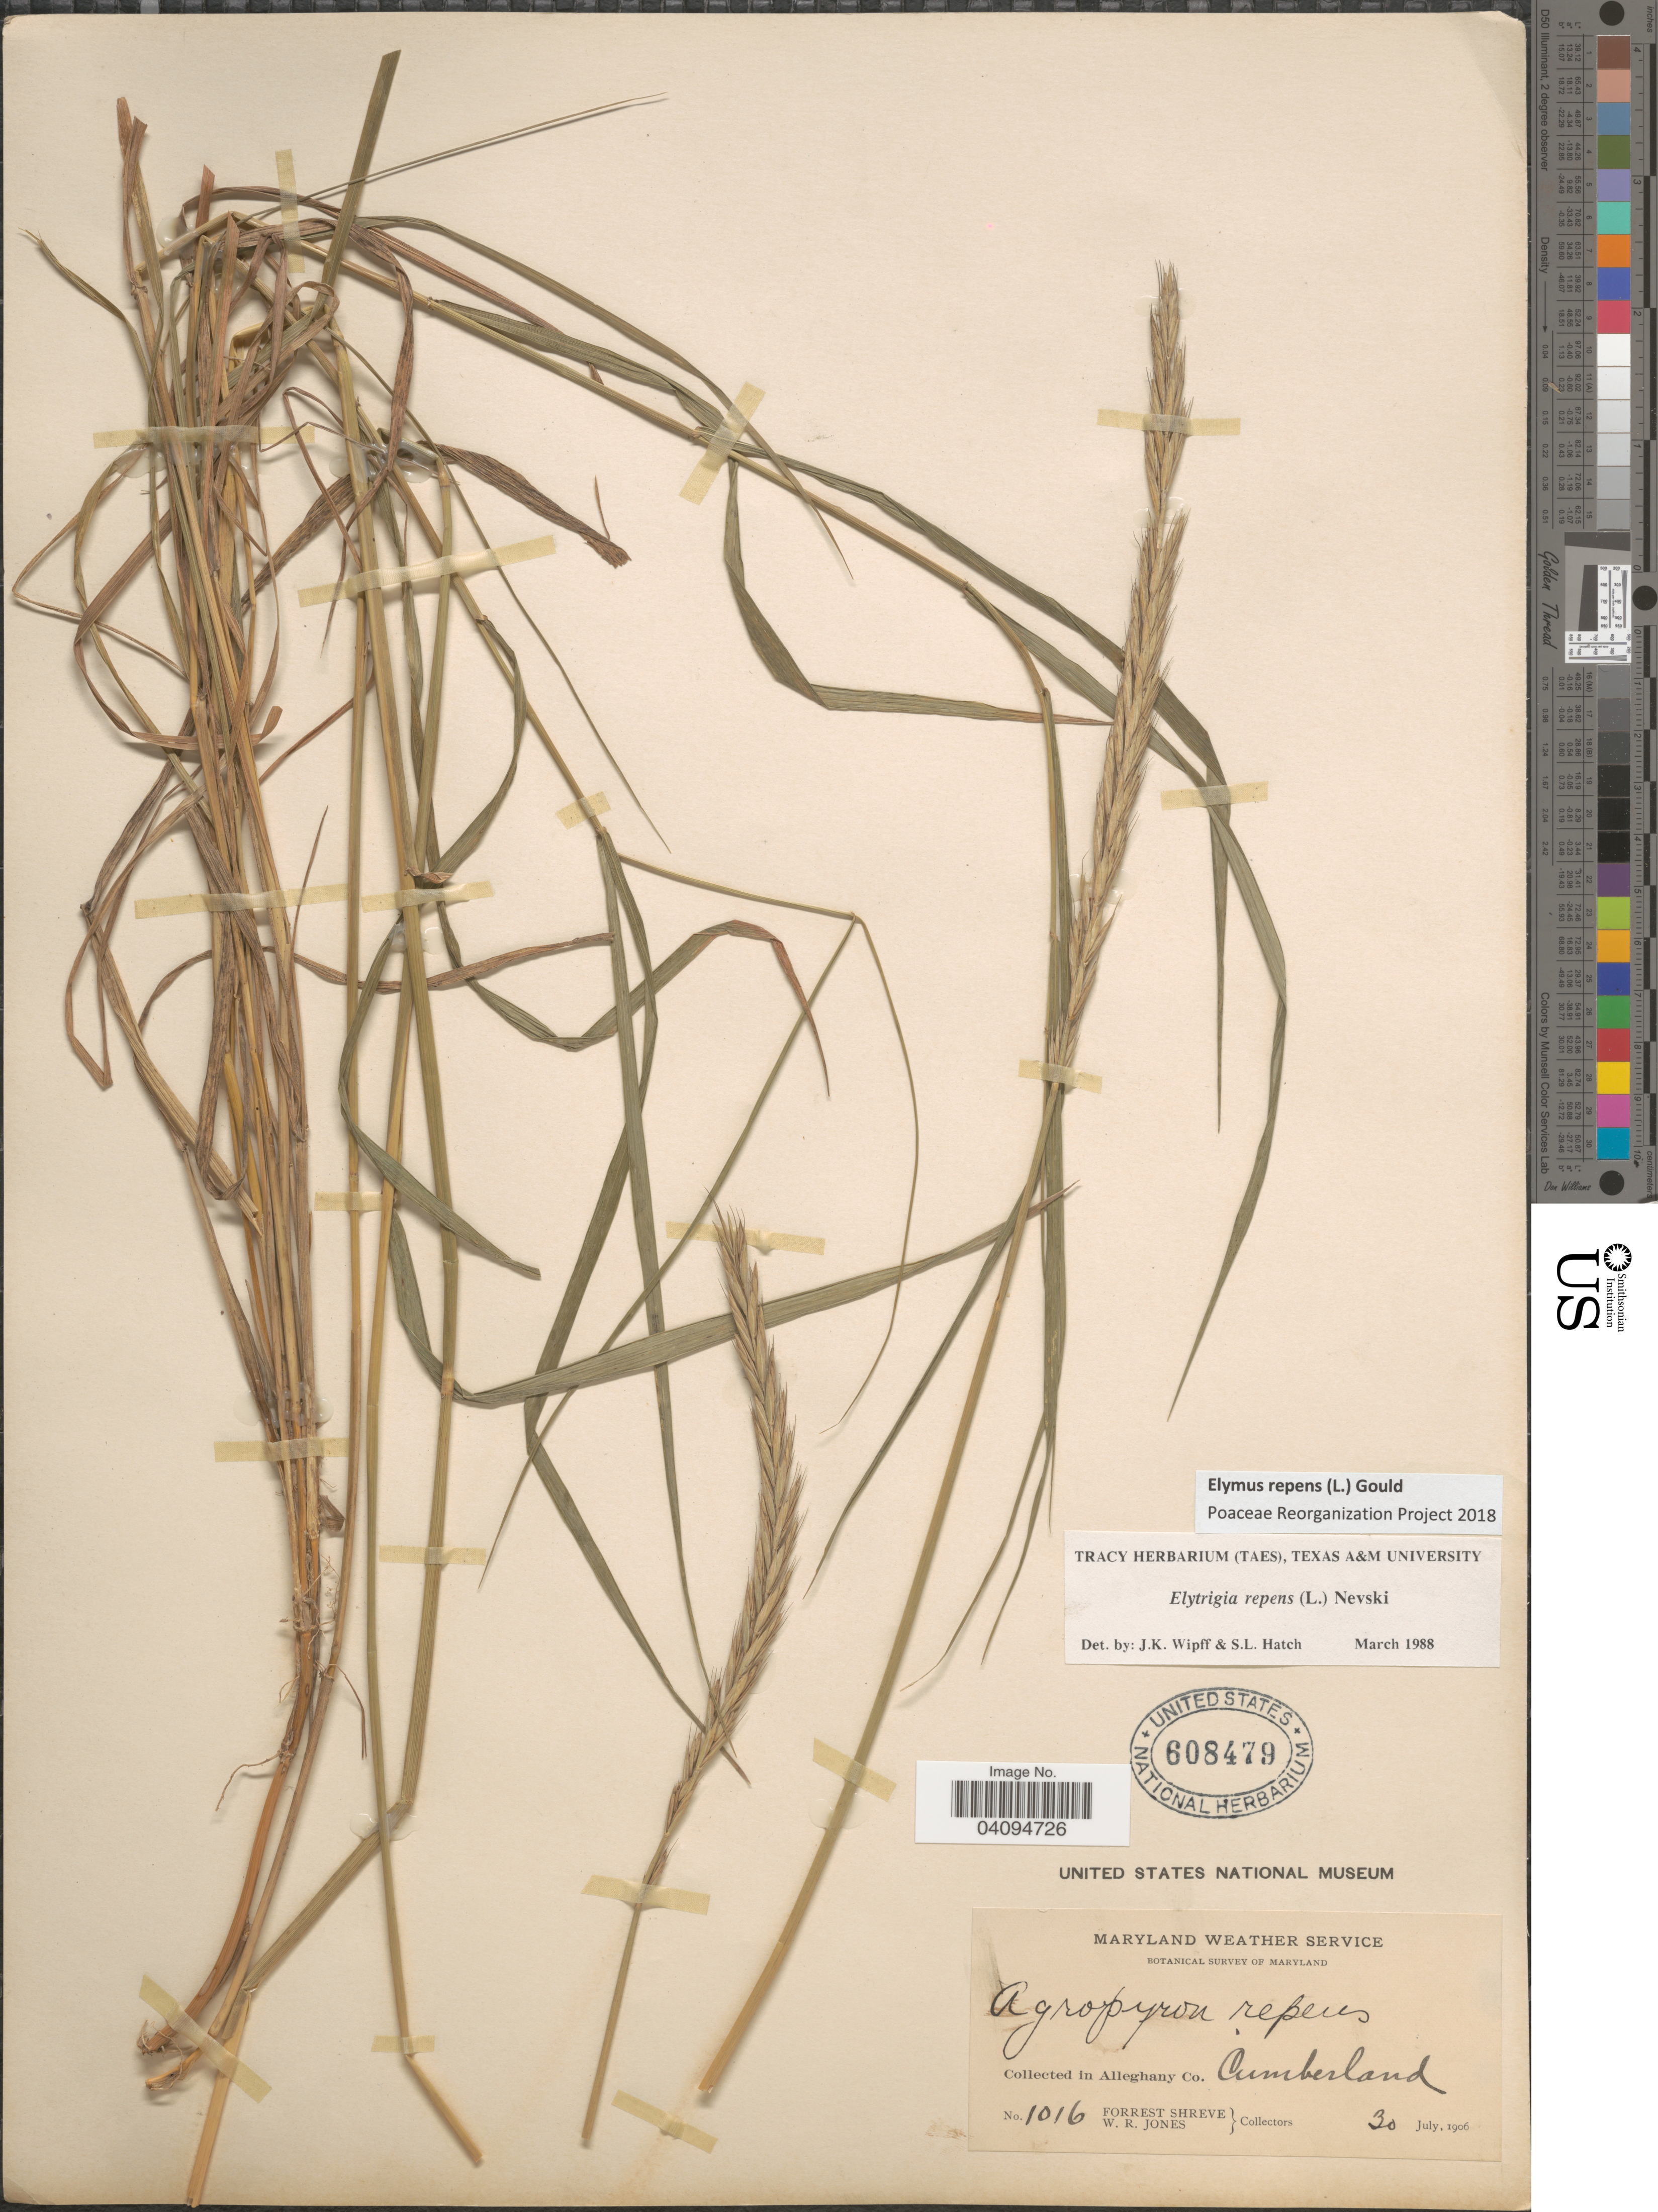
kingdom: Plantae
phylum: Tracheophyta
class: Liliopsida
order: Poales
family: Poaceae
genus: Elymus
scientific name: Elymus repens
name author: (L.) Gould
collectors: F. Shreve & W. R. Jones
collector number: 1016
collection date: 1906-07-30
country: United States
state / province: Maryland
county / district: Allegany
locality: Botanical Survey of Maryland. In Alleghany Co. Cumberland.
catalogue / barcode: US 608479